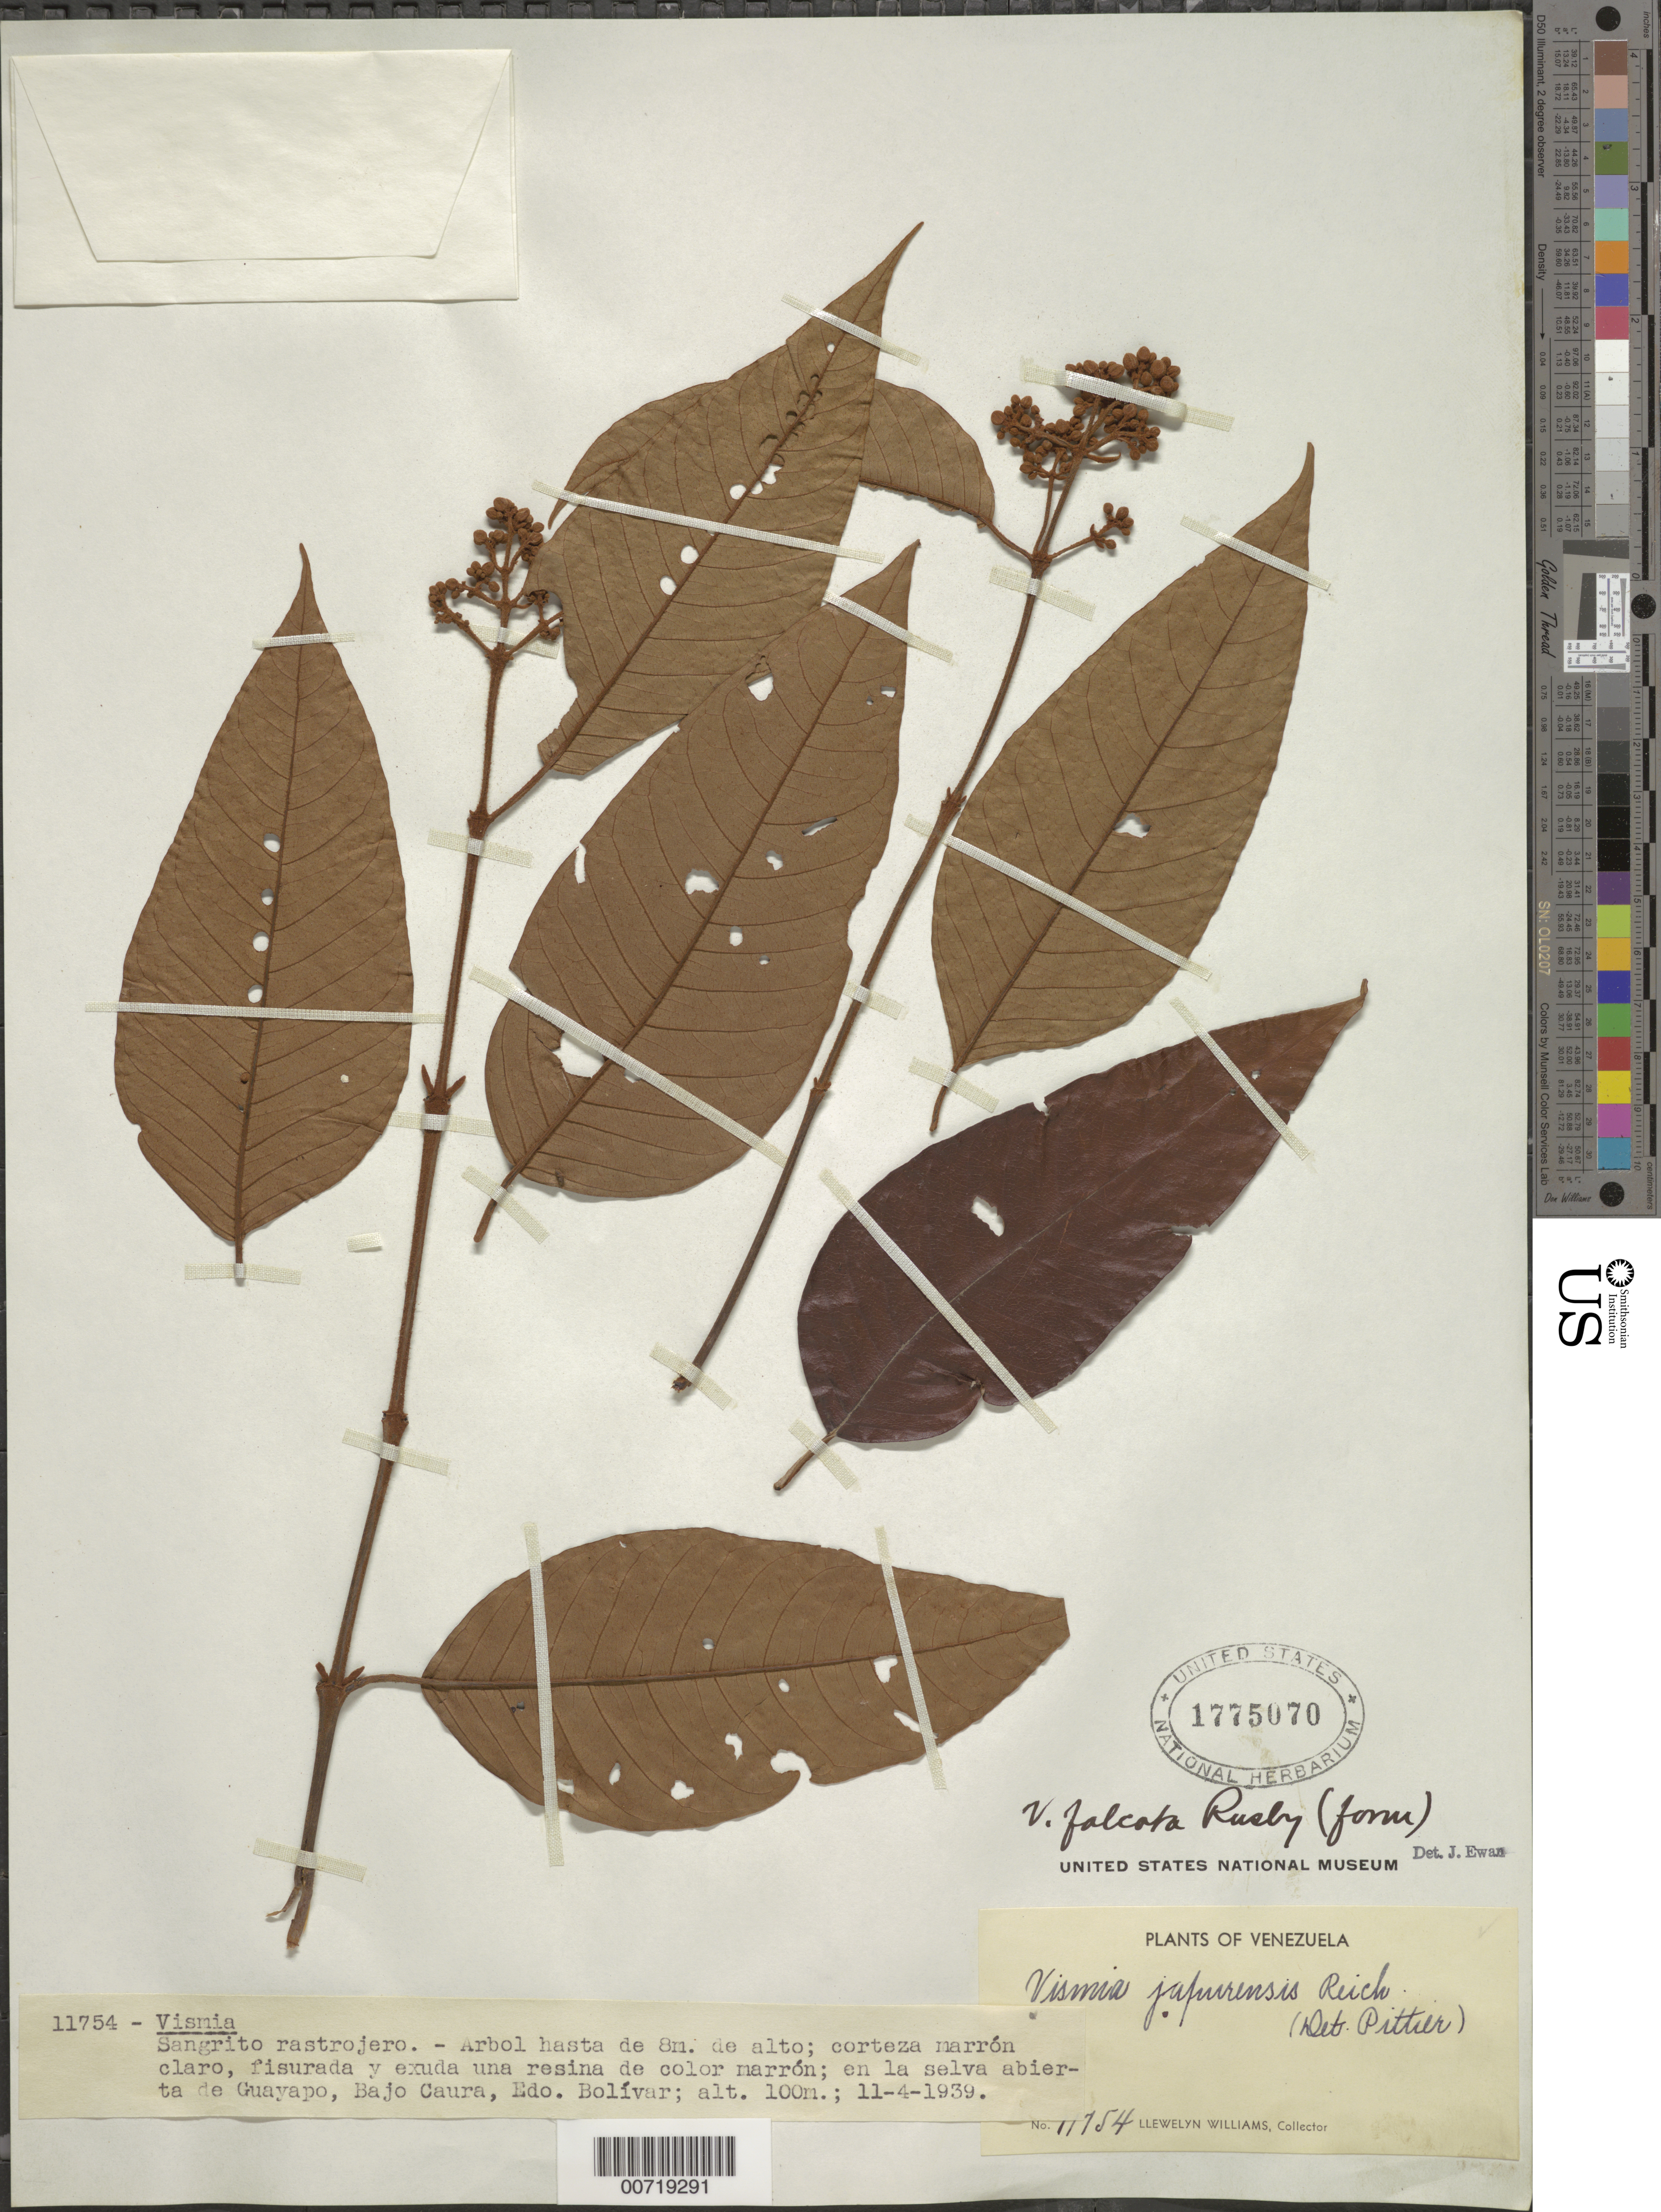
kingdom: Plantae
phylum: Tracheophyta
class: Magnoliopsida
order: Malpighiales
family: Hypericaceae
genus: Vismia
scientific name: Vismia falcata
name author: Rusby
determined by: Ewan, J. A.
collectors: Ll. Williams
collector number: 11754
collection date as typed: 11-Apr-39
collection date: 1939-04-11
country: Venezuela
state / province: Bolívar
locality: Guayapo, Bajo Caura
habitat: Selva abierta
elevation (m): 100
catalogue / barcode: US 1775070